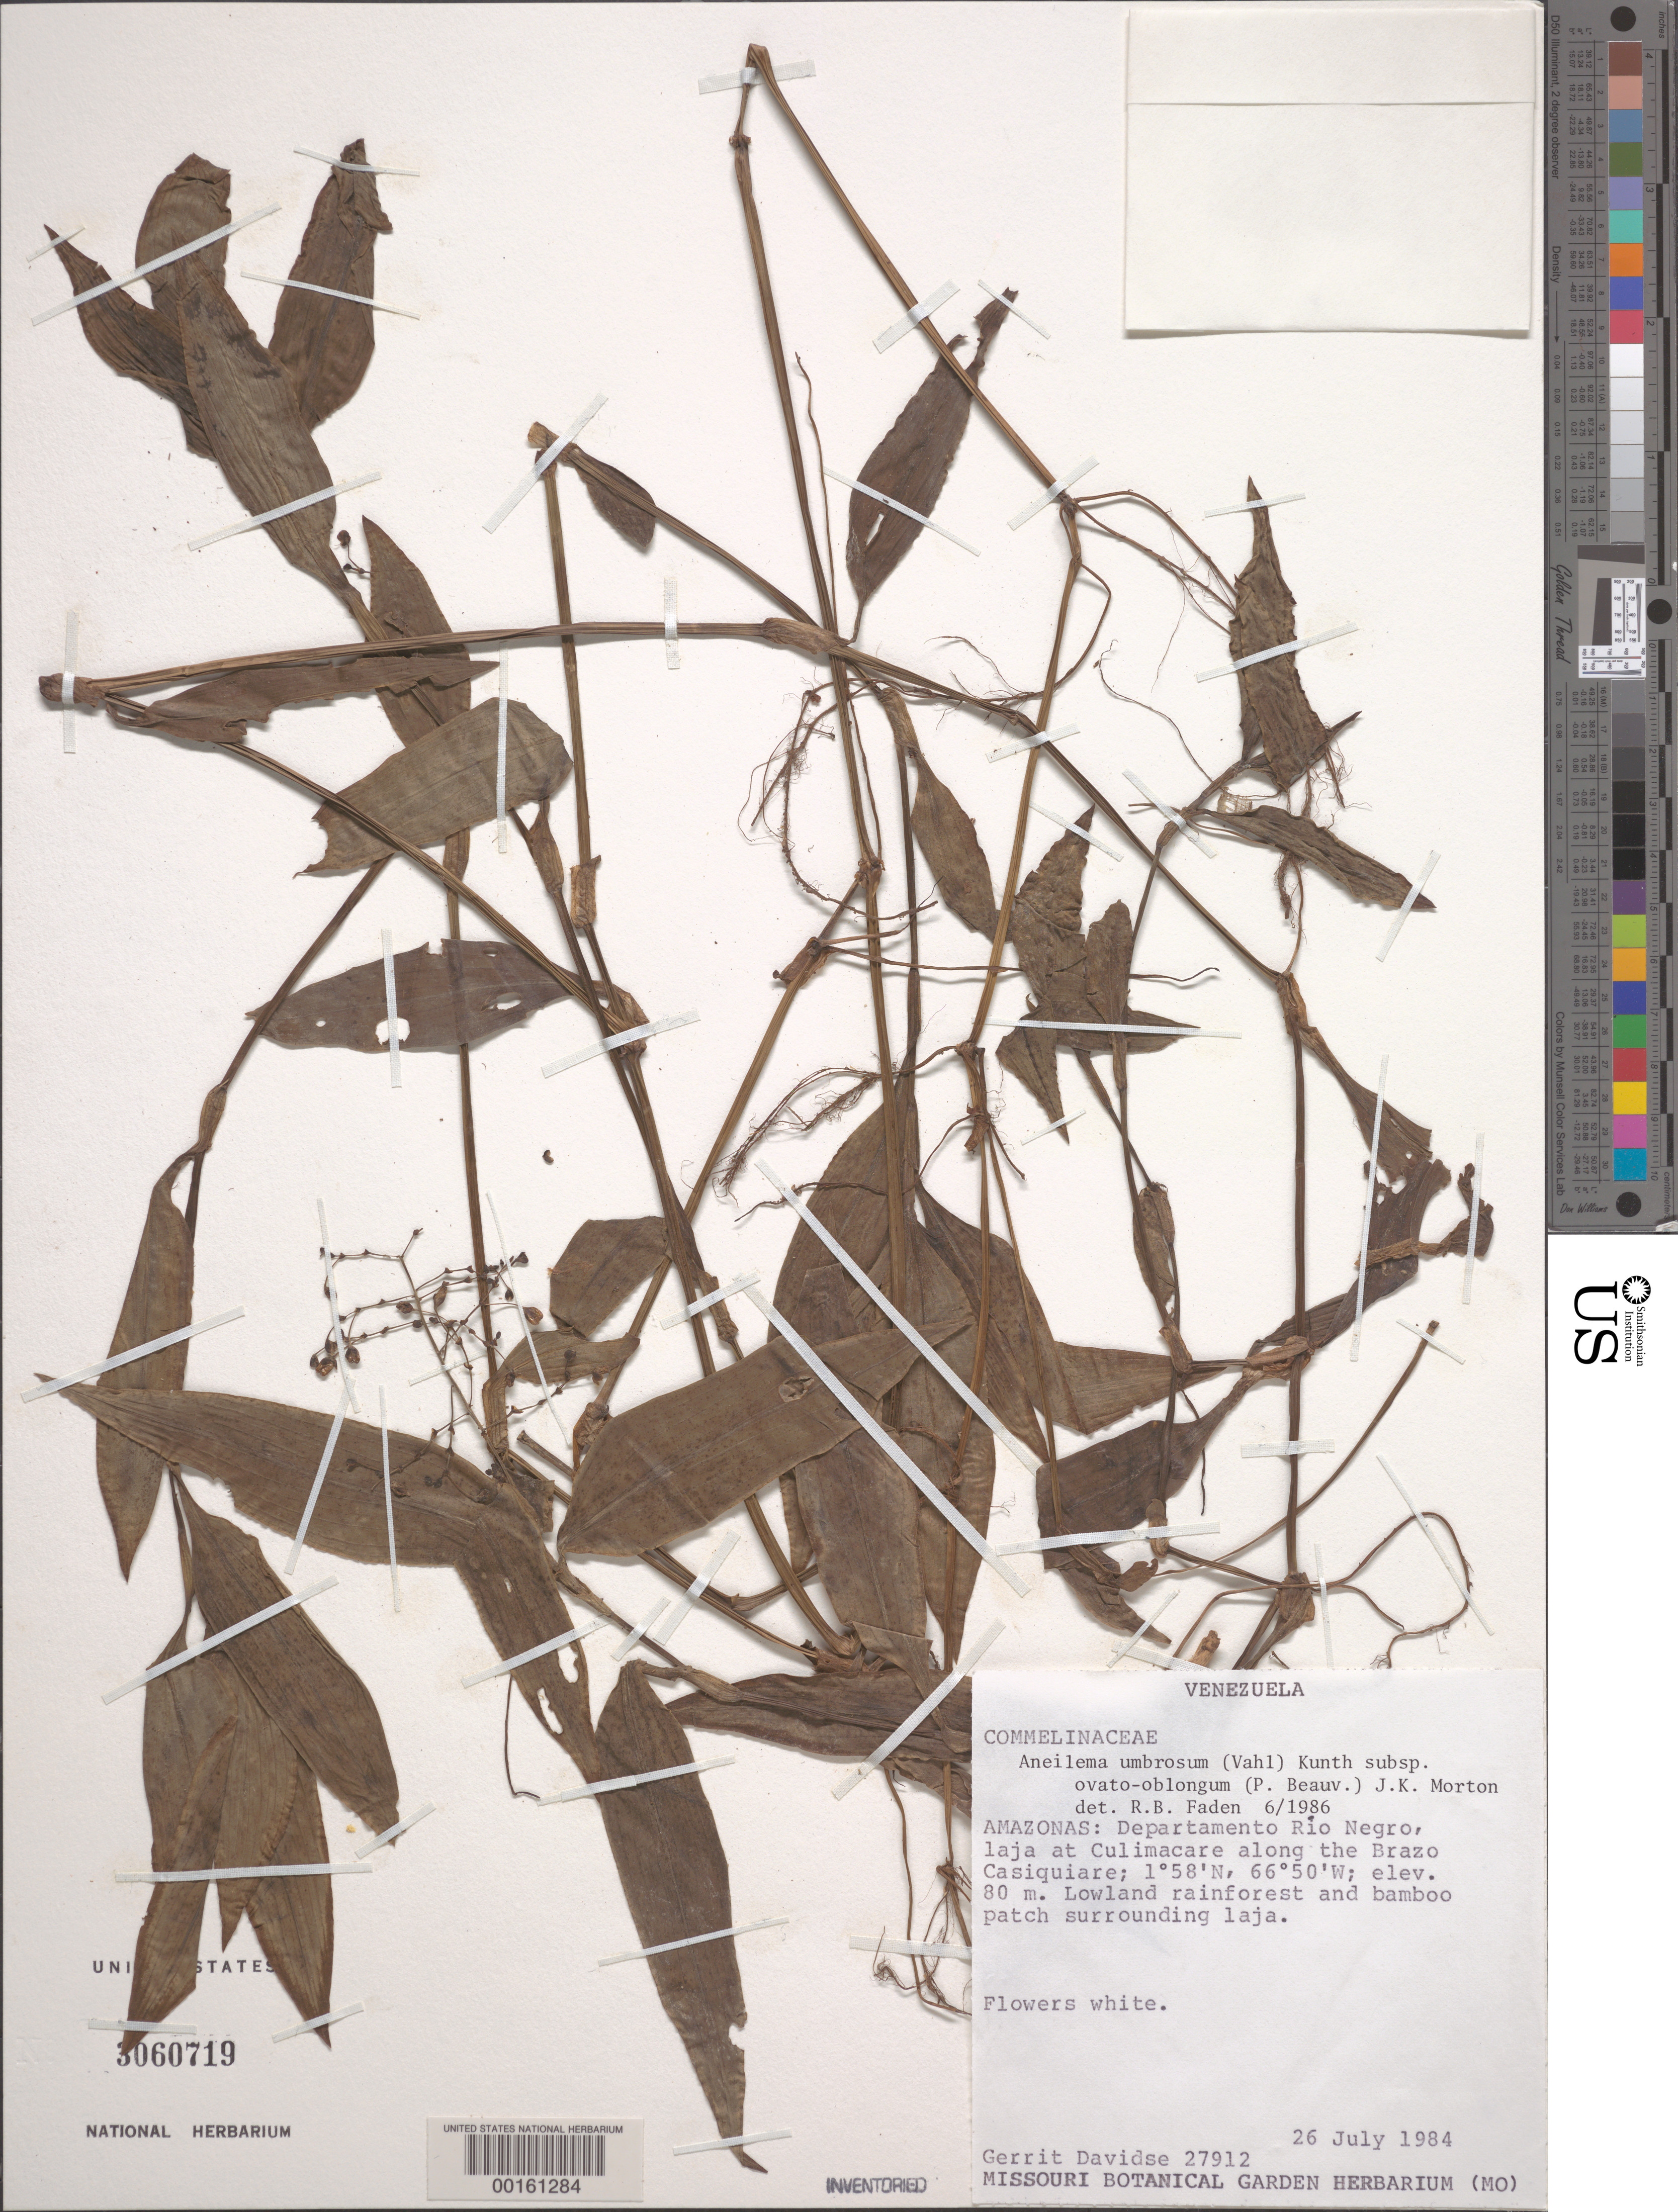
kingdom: Plantae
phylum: Tracheophyta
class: Liliopsida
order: Commelinales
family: Commelinaceae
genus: Aneilema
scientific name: Aneilema umbrosum subsp. ovato-oblongum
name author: (P. Beauv.) J.K. Morton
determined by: Faden, Robert B., (US), Smithsonian Institution - National Museum of Natural History (UNITED STATES)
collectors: G. Davidse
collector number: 27912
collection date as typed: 26 Jul 1984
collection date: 1984-07-26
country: Venezuela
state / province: Amazonas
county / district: Rio Negro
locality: Culimacare along Brazo Casiquiare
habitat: Lowland rainforest and bamboo patch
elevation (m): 80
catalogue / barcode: US 3060719